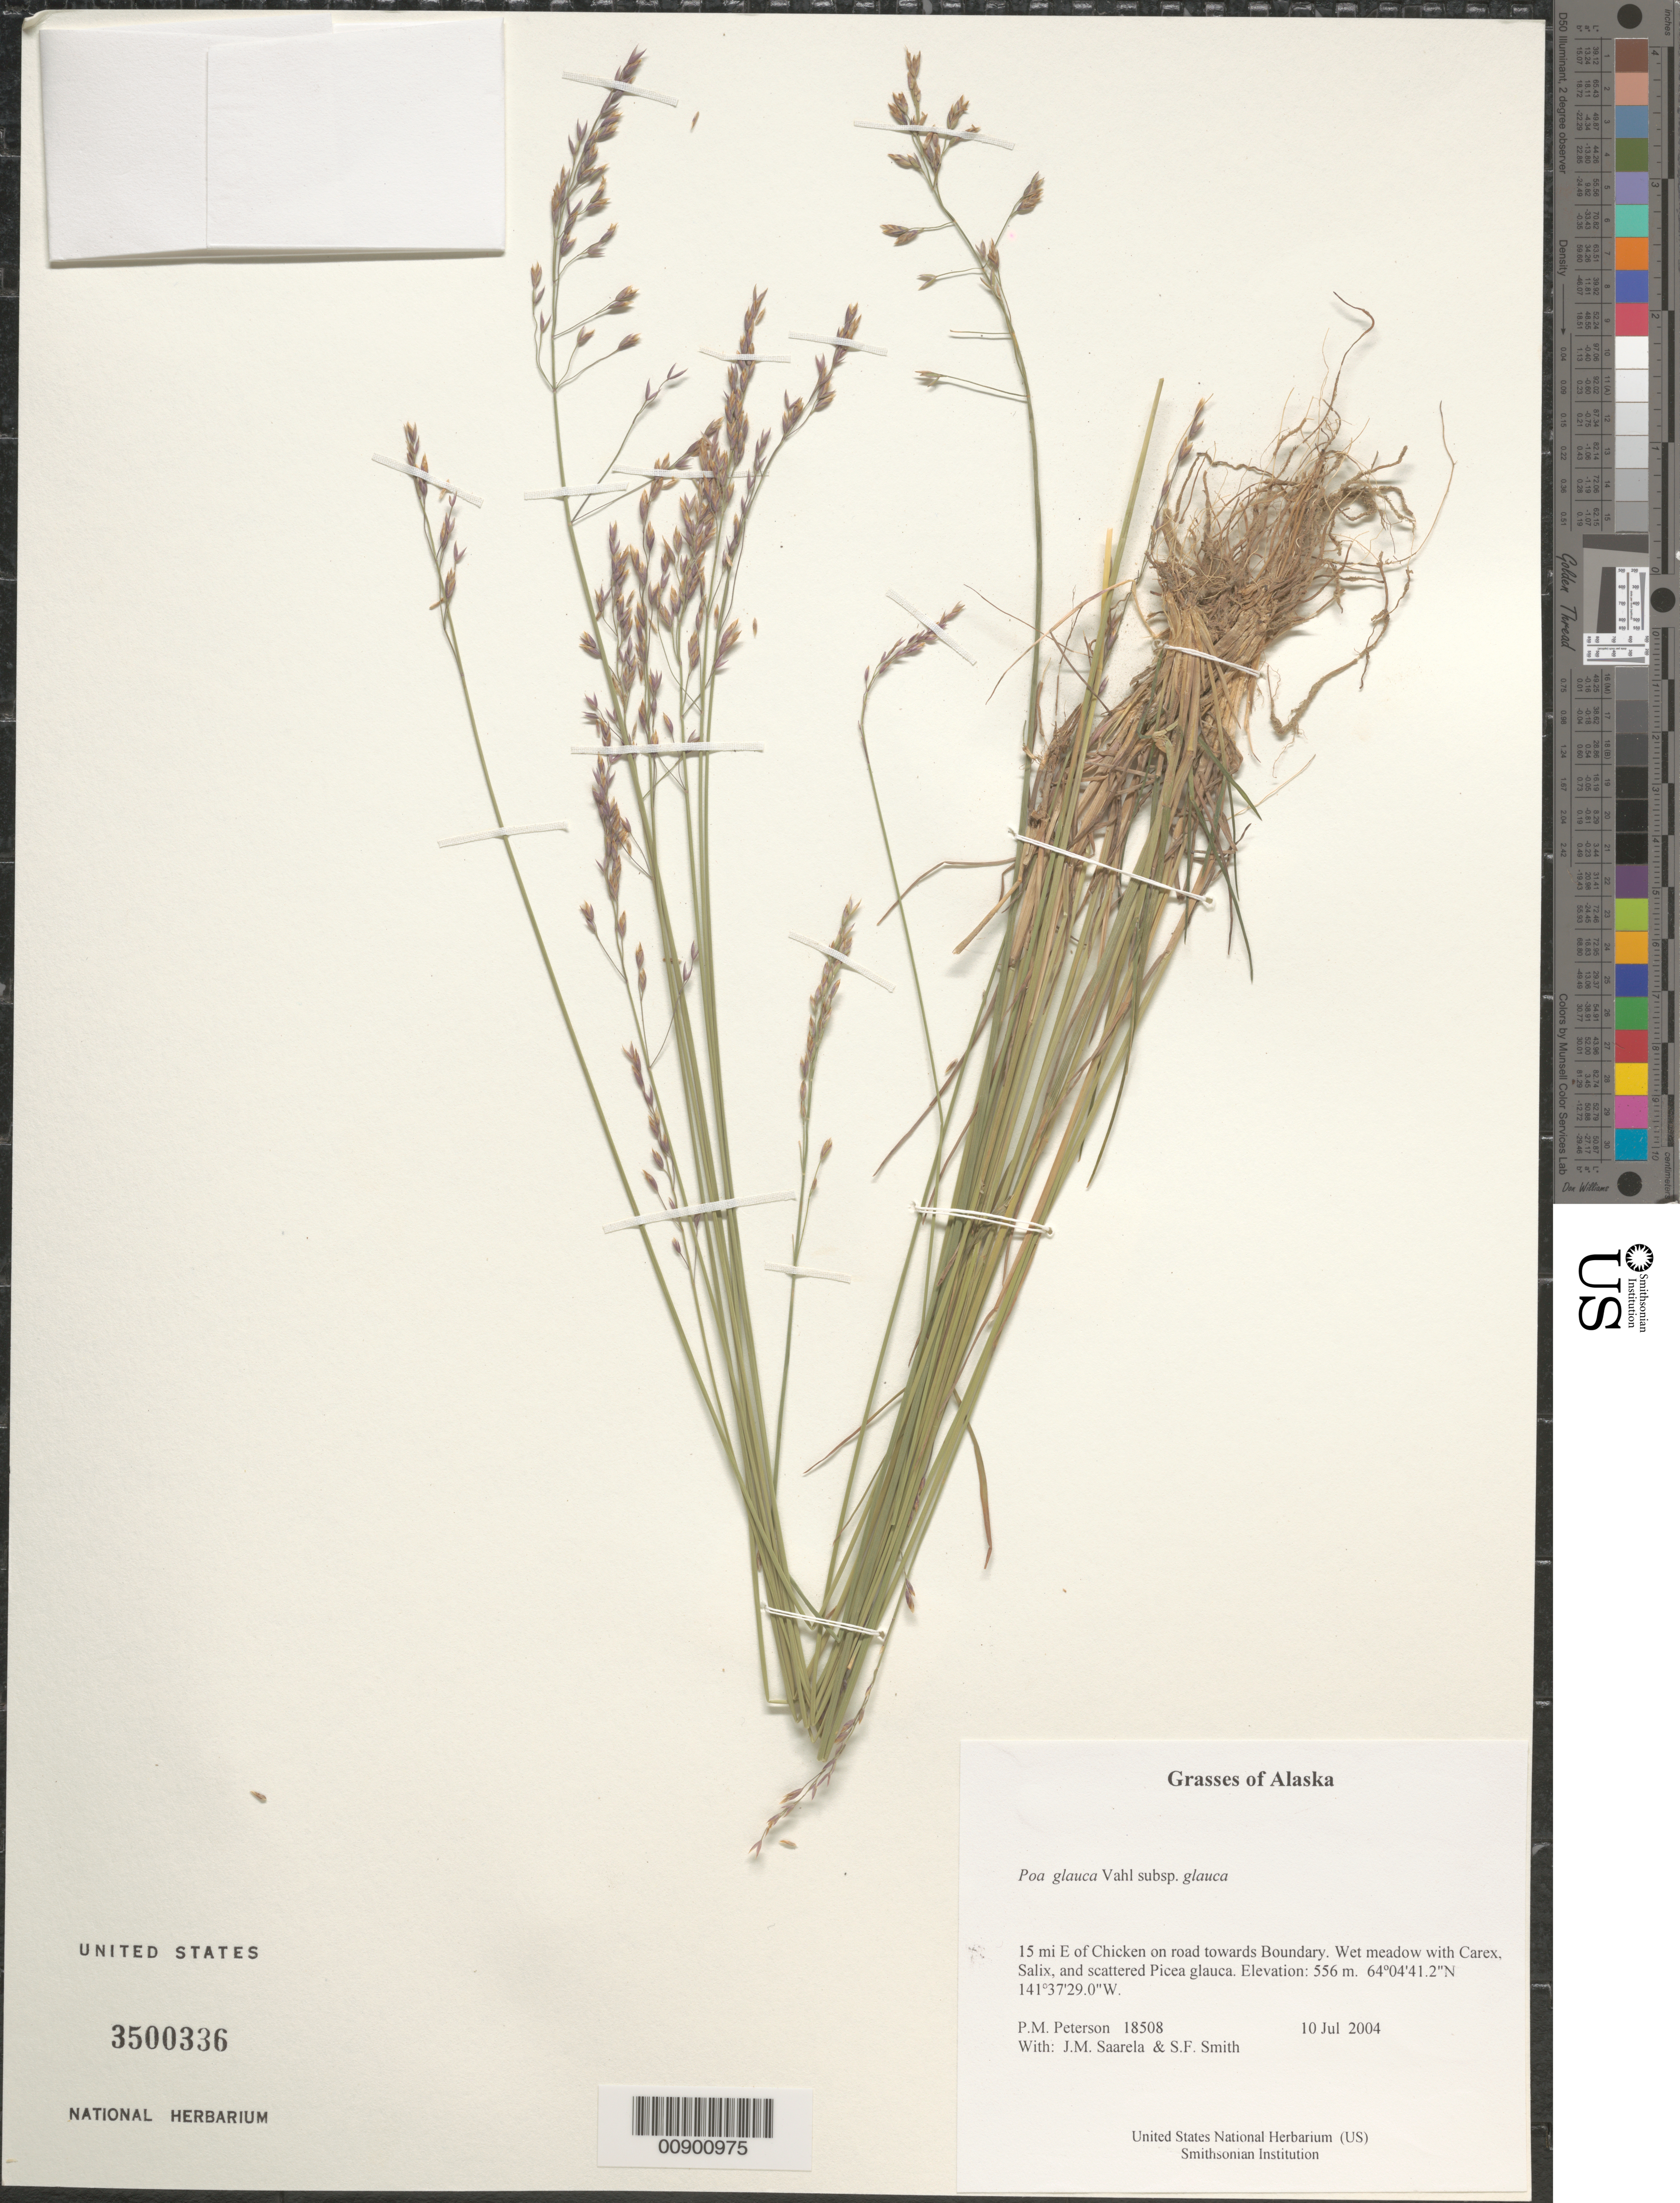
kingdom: Plantae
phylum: Tracheophyta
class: Liliopsida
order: Poales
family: Poaceae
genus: Poa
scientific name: Poa glauca subsp. glauca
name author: Vahl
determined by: Soreng, Robert J., Research Associate (BOT), Smithsonian Institution - National Museum of Natural History (UNITED STATES)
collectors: P. M. Peterson, J. Saarela & S.F. Smith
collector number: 18508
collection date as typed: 10 Jul 2004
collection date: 2004-07-10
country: United States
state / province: Alaska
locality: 15 mi E of Chicken on road towards Boundary. Wet meadow with Carex, Salix, and scattered Picea glauca.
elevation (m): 556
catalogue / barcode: US 3500336